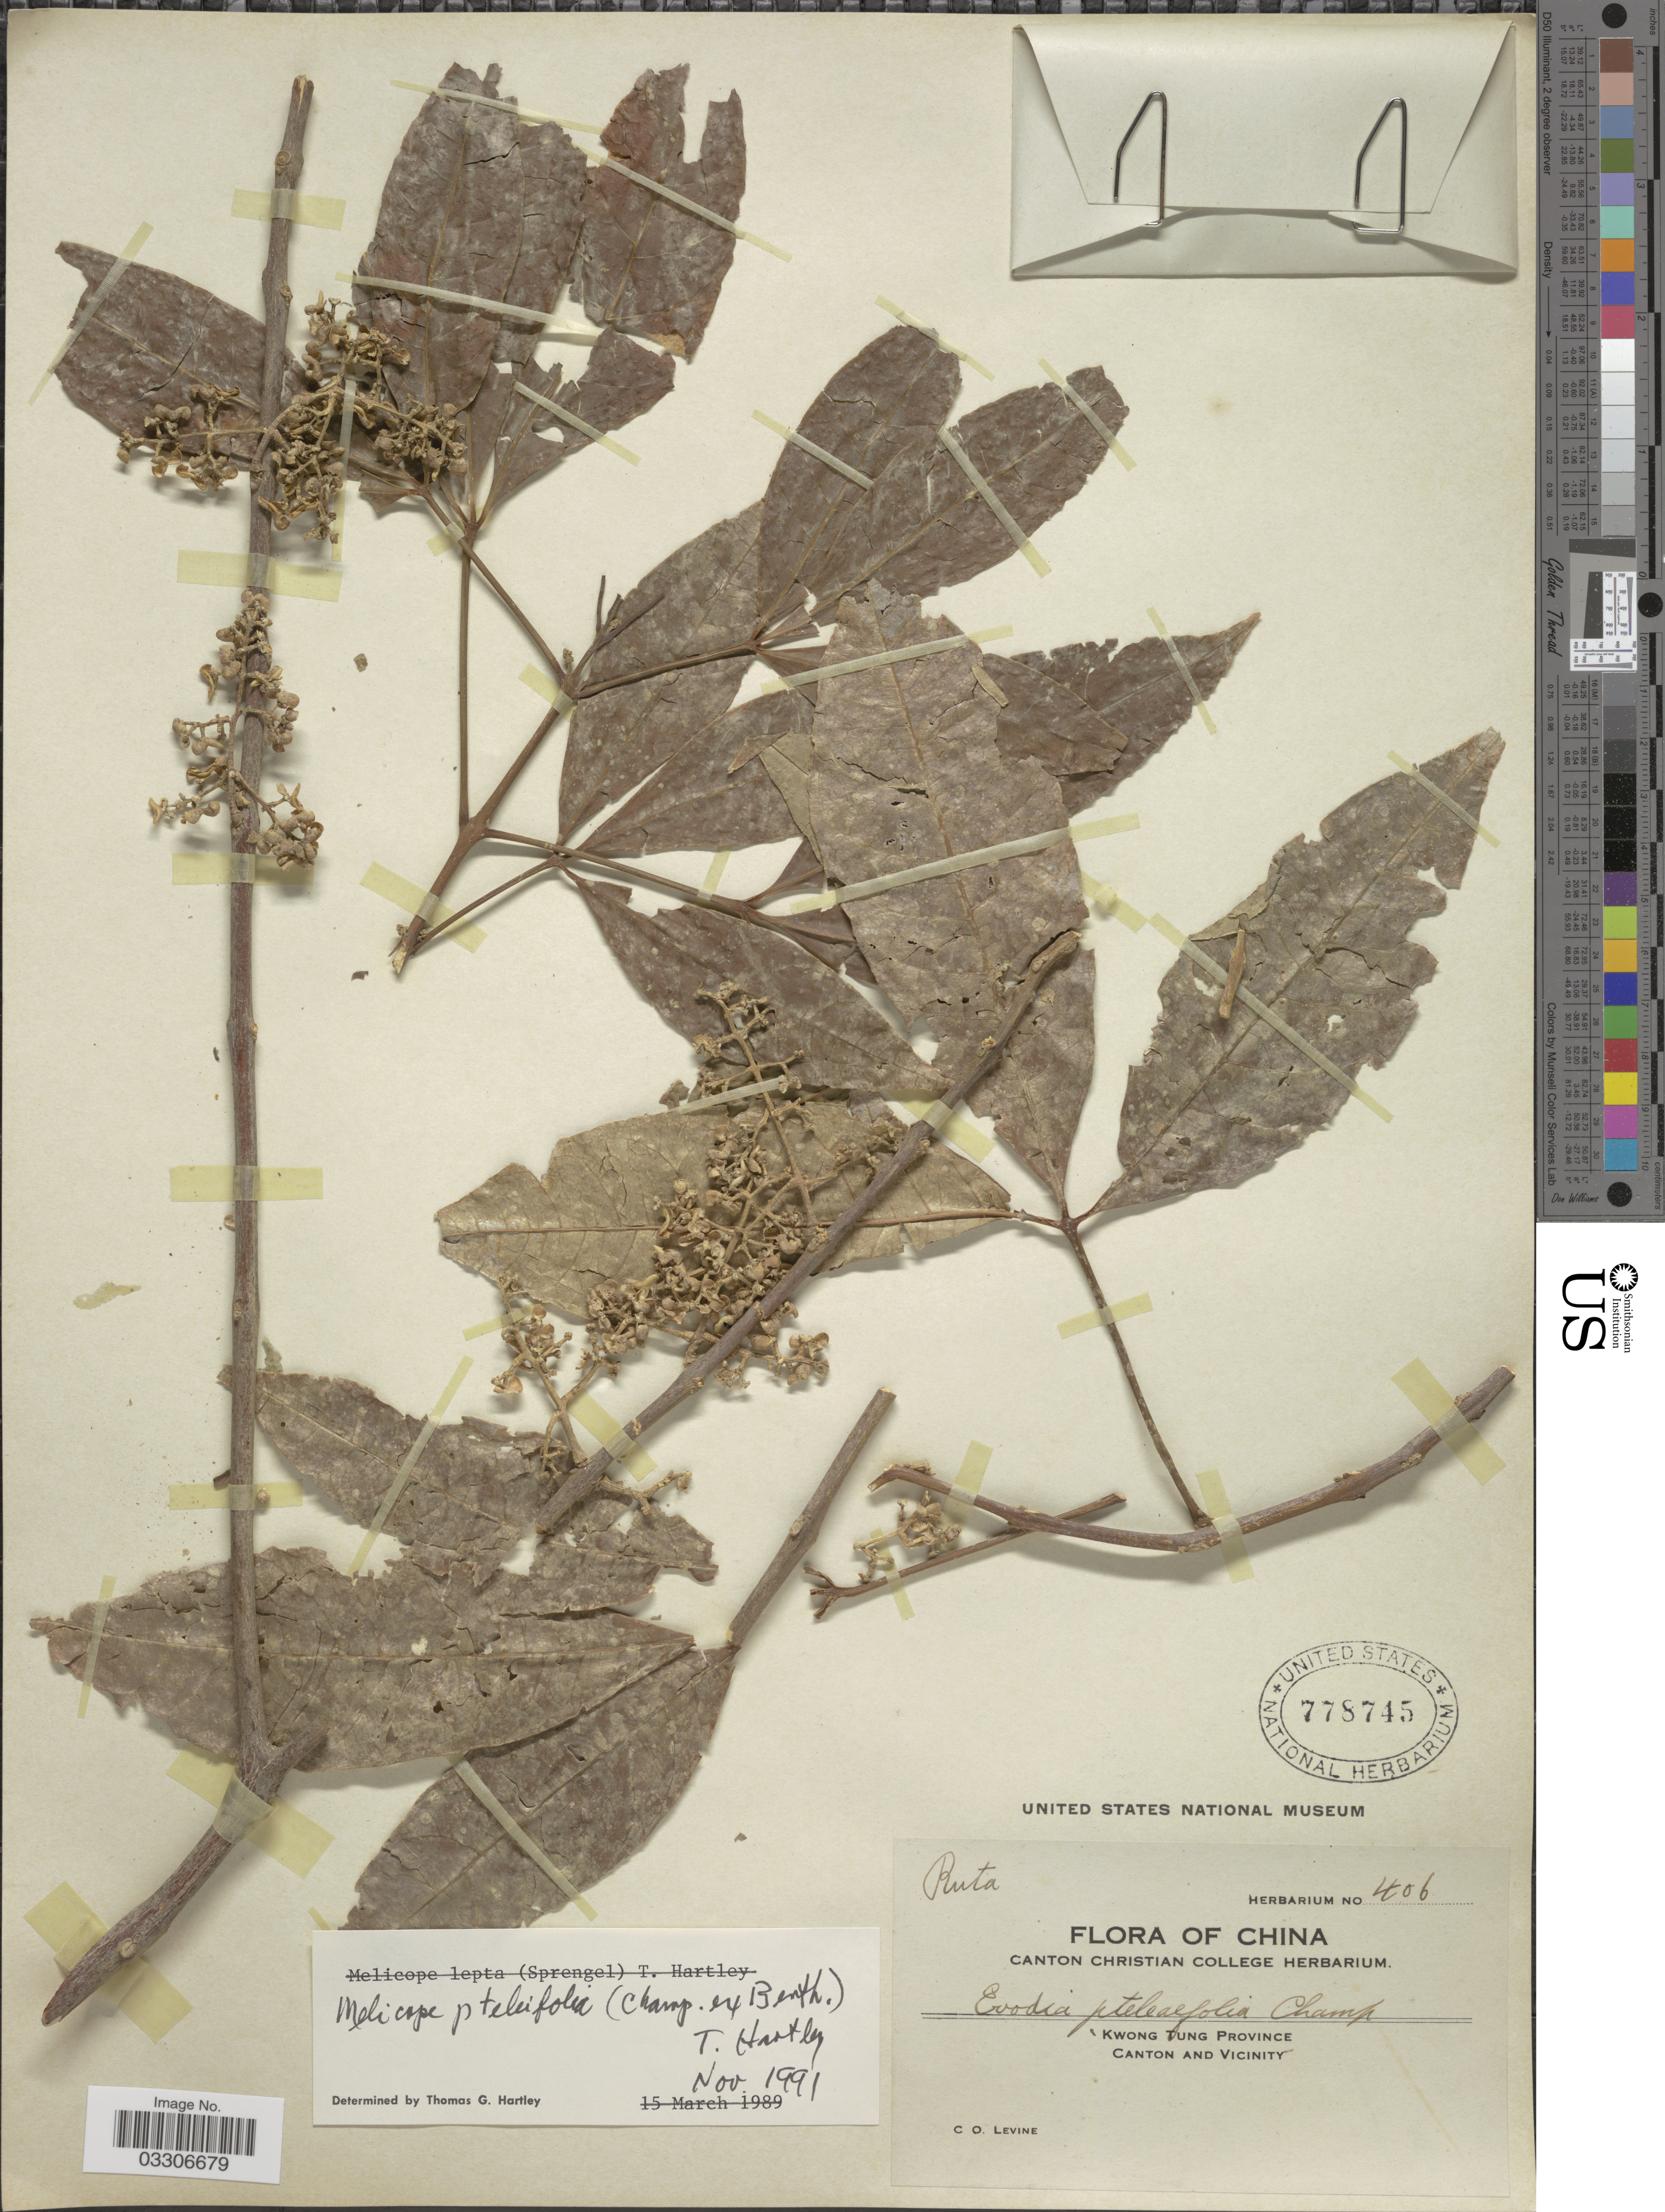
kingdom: Plantae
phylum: Tracheophyta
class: Magnoliopsida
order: Sapindales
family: Rutaceae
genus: Melicope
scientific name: Melicope pteleifolia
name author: (Champ. ex Benth.) T.G. Hartley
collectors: C. O. Levine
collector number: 406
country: China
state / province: Guangdong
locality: Kwong Tung Province. Canton and Vicinity.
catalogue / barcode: US 778745